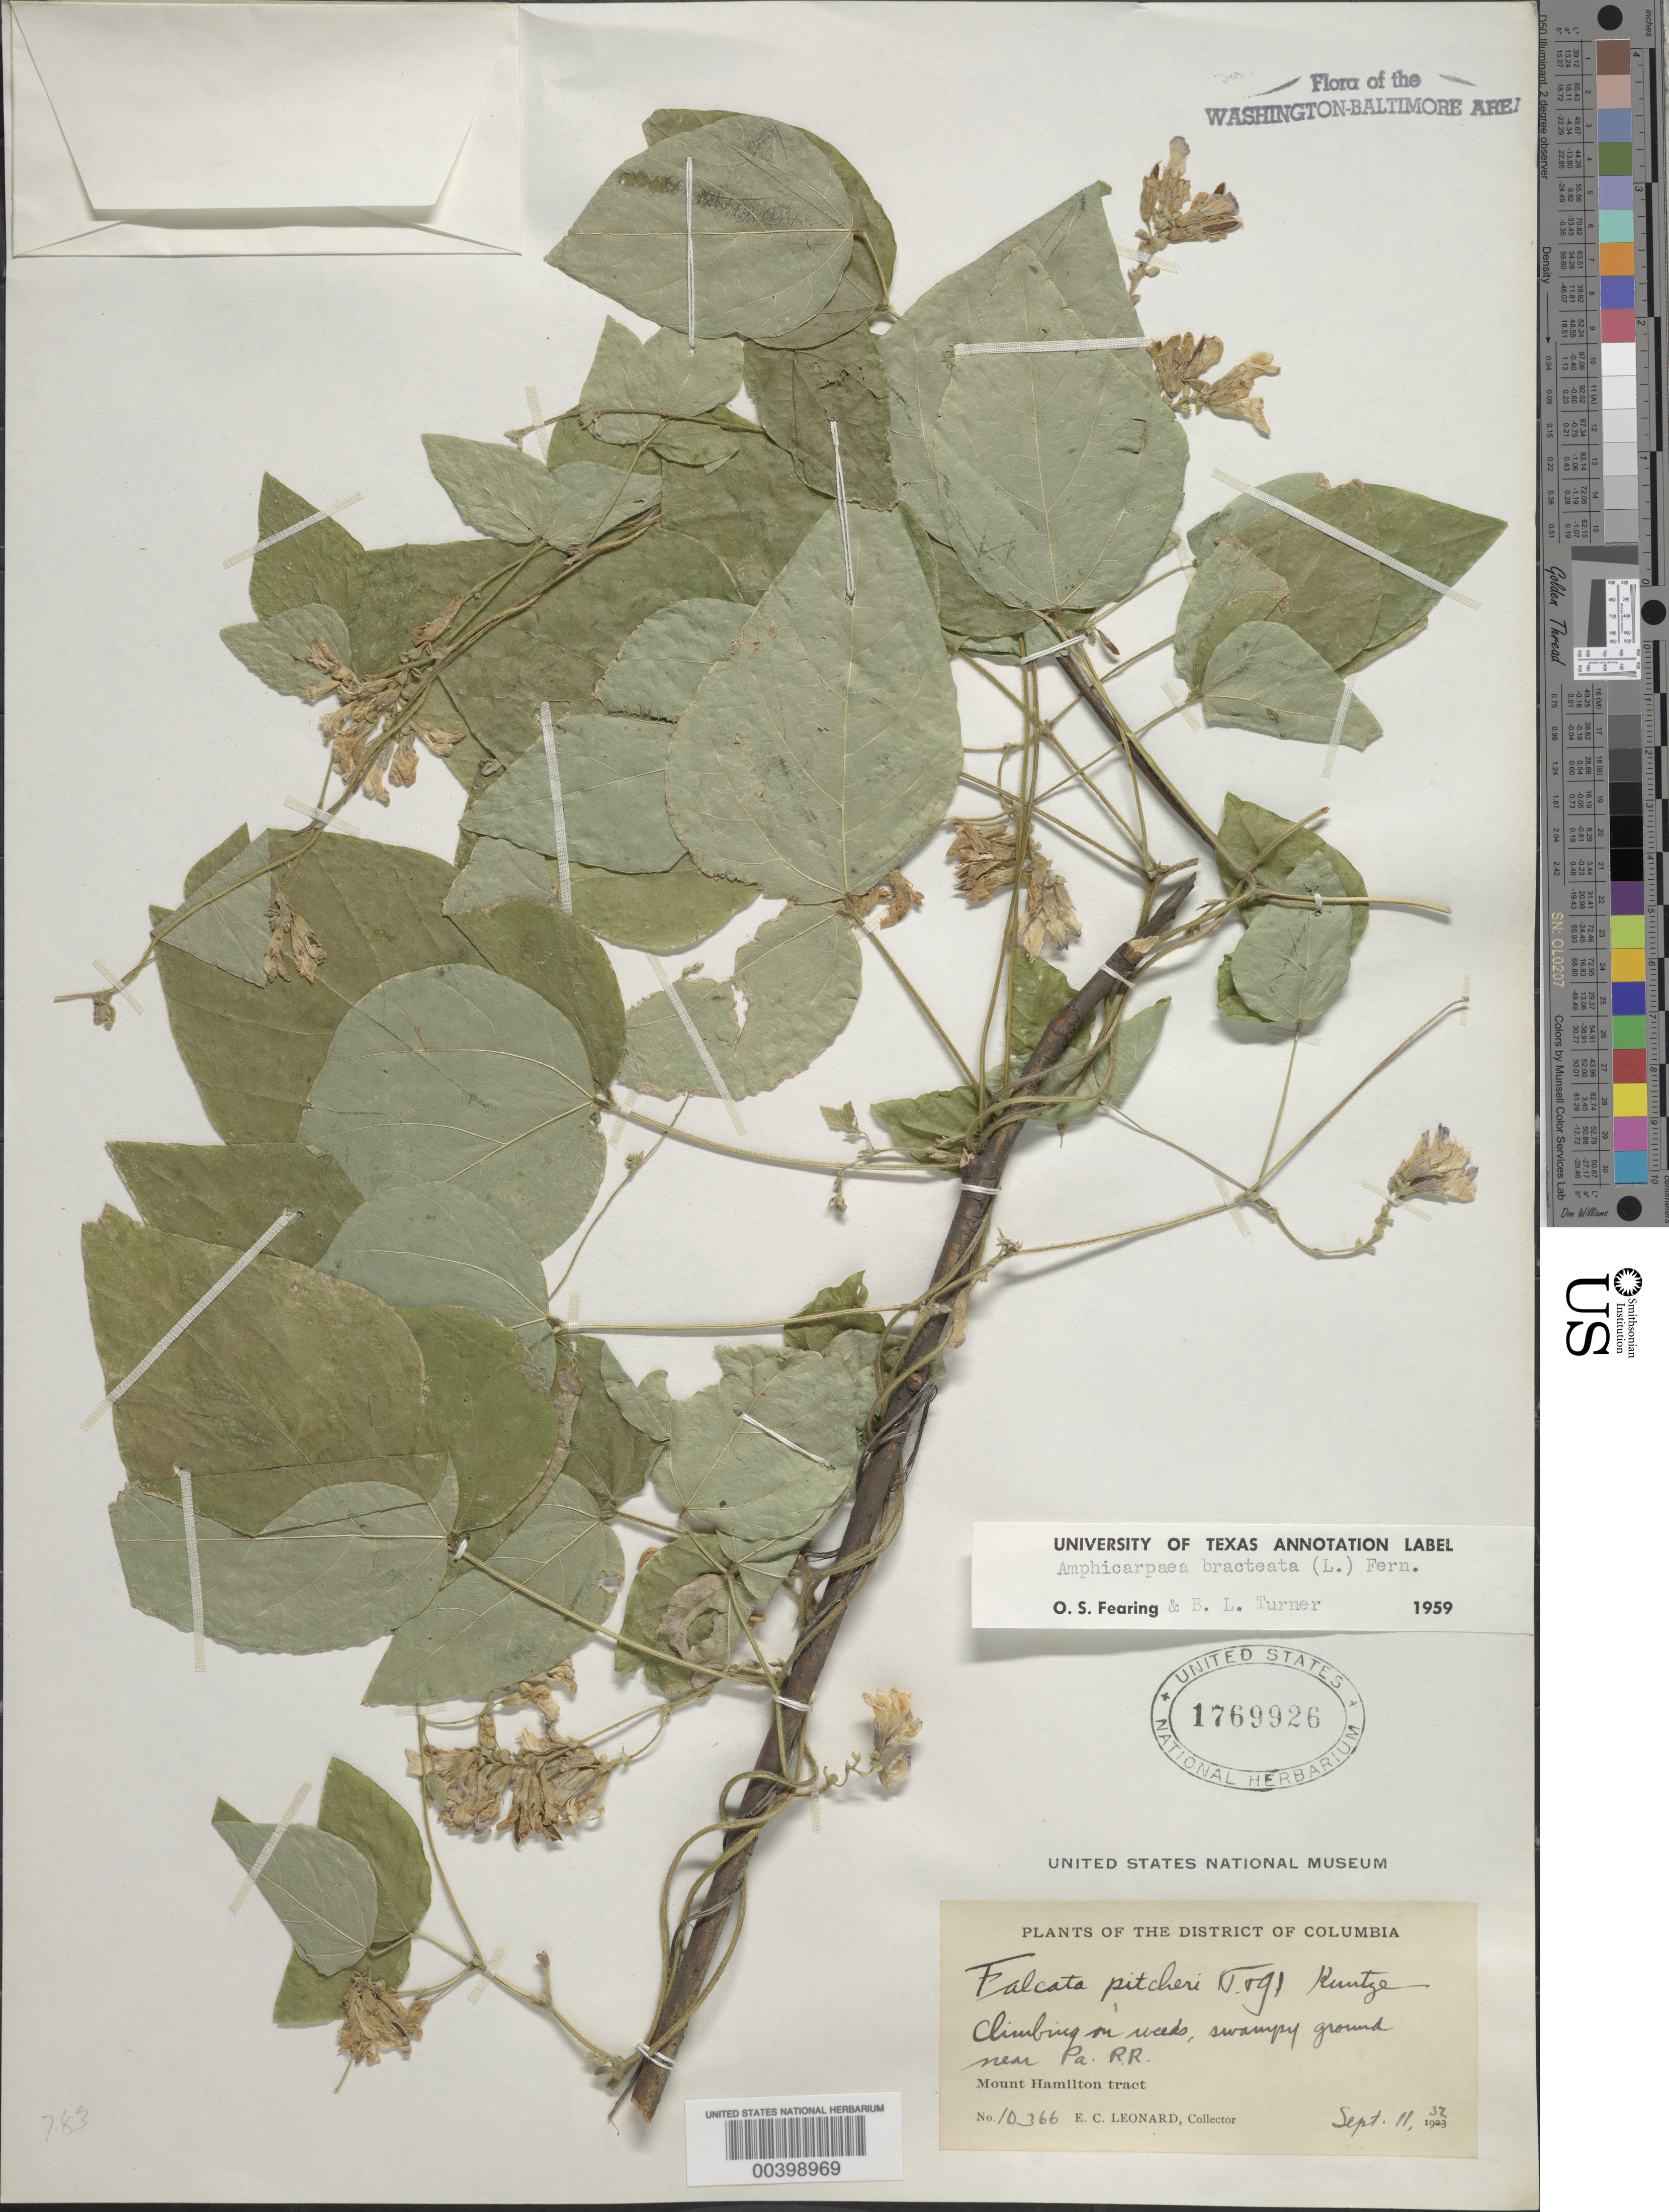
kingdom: Plantae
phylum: Tracheophyta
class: Magnoliopsida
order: Fabales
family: Fabaceae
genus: Amphicarpaea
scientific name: Amphicarpaea bracteata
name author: (L.) Fernald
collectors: E. C. Leonard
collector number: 10366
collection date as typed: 11 Sep 1932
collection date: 1932-09-11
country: United States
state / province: District of Columbia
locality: Mount Hamilton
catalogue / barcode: US 1769926